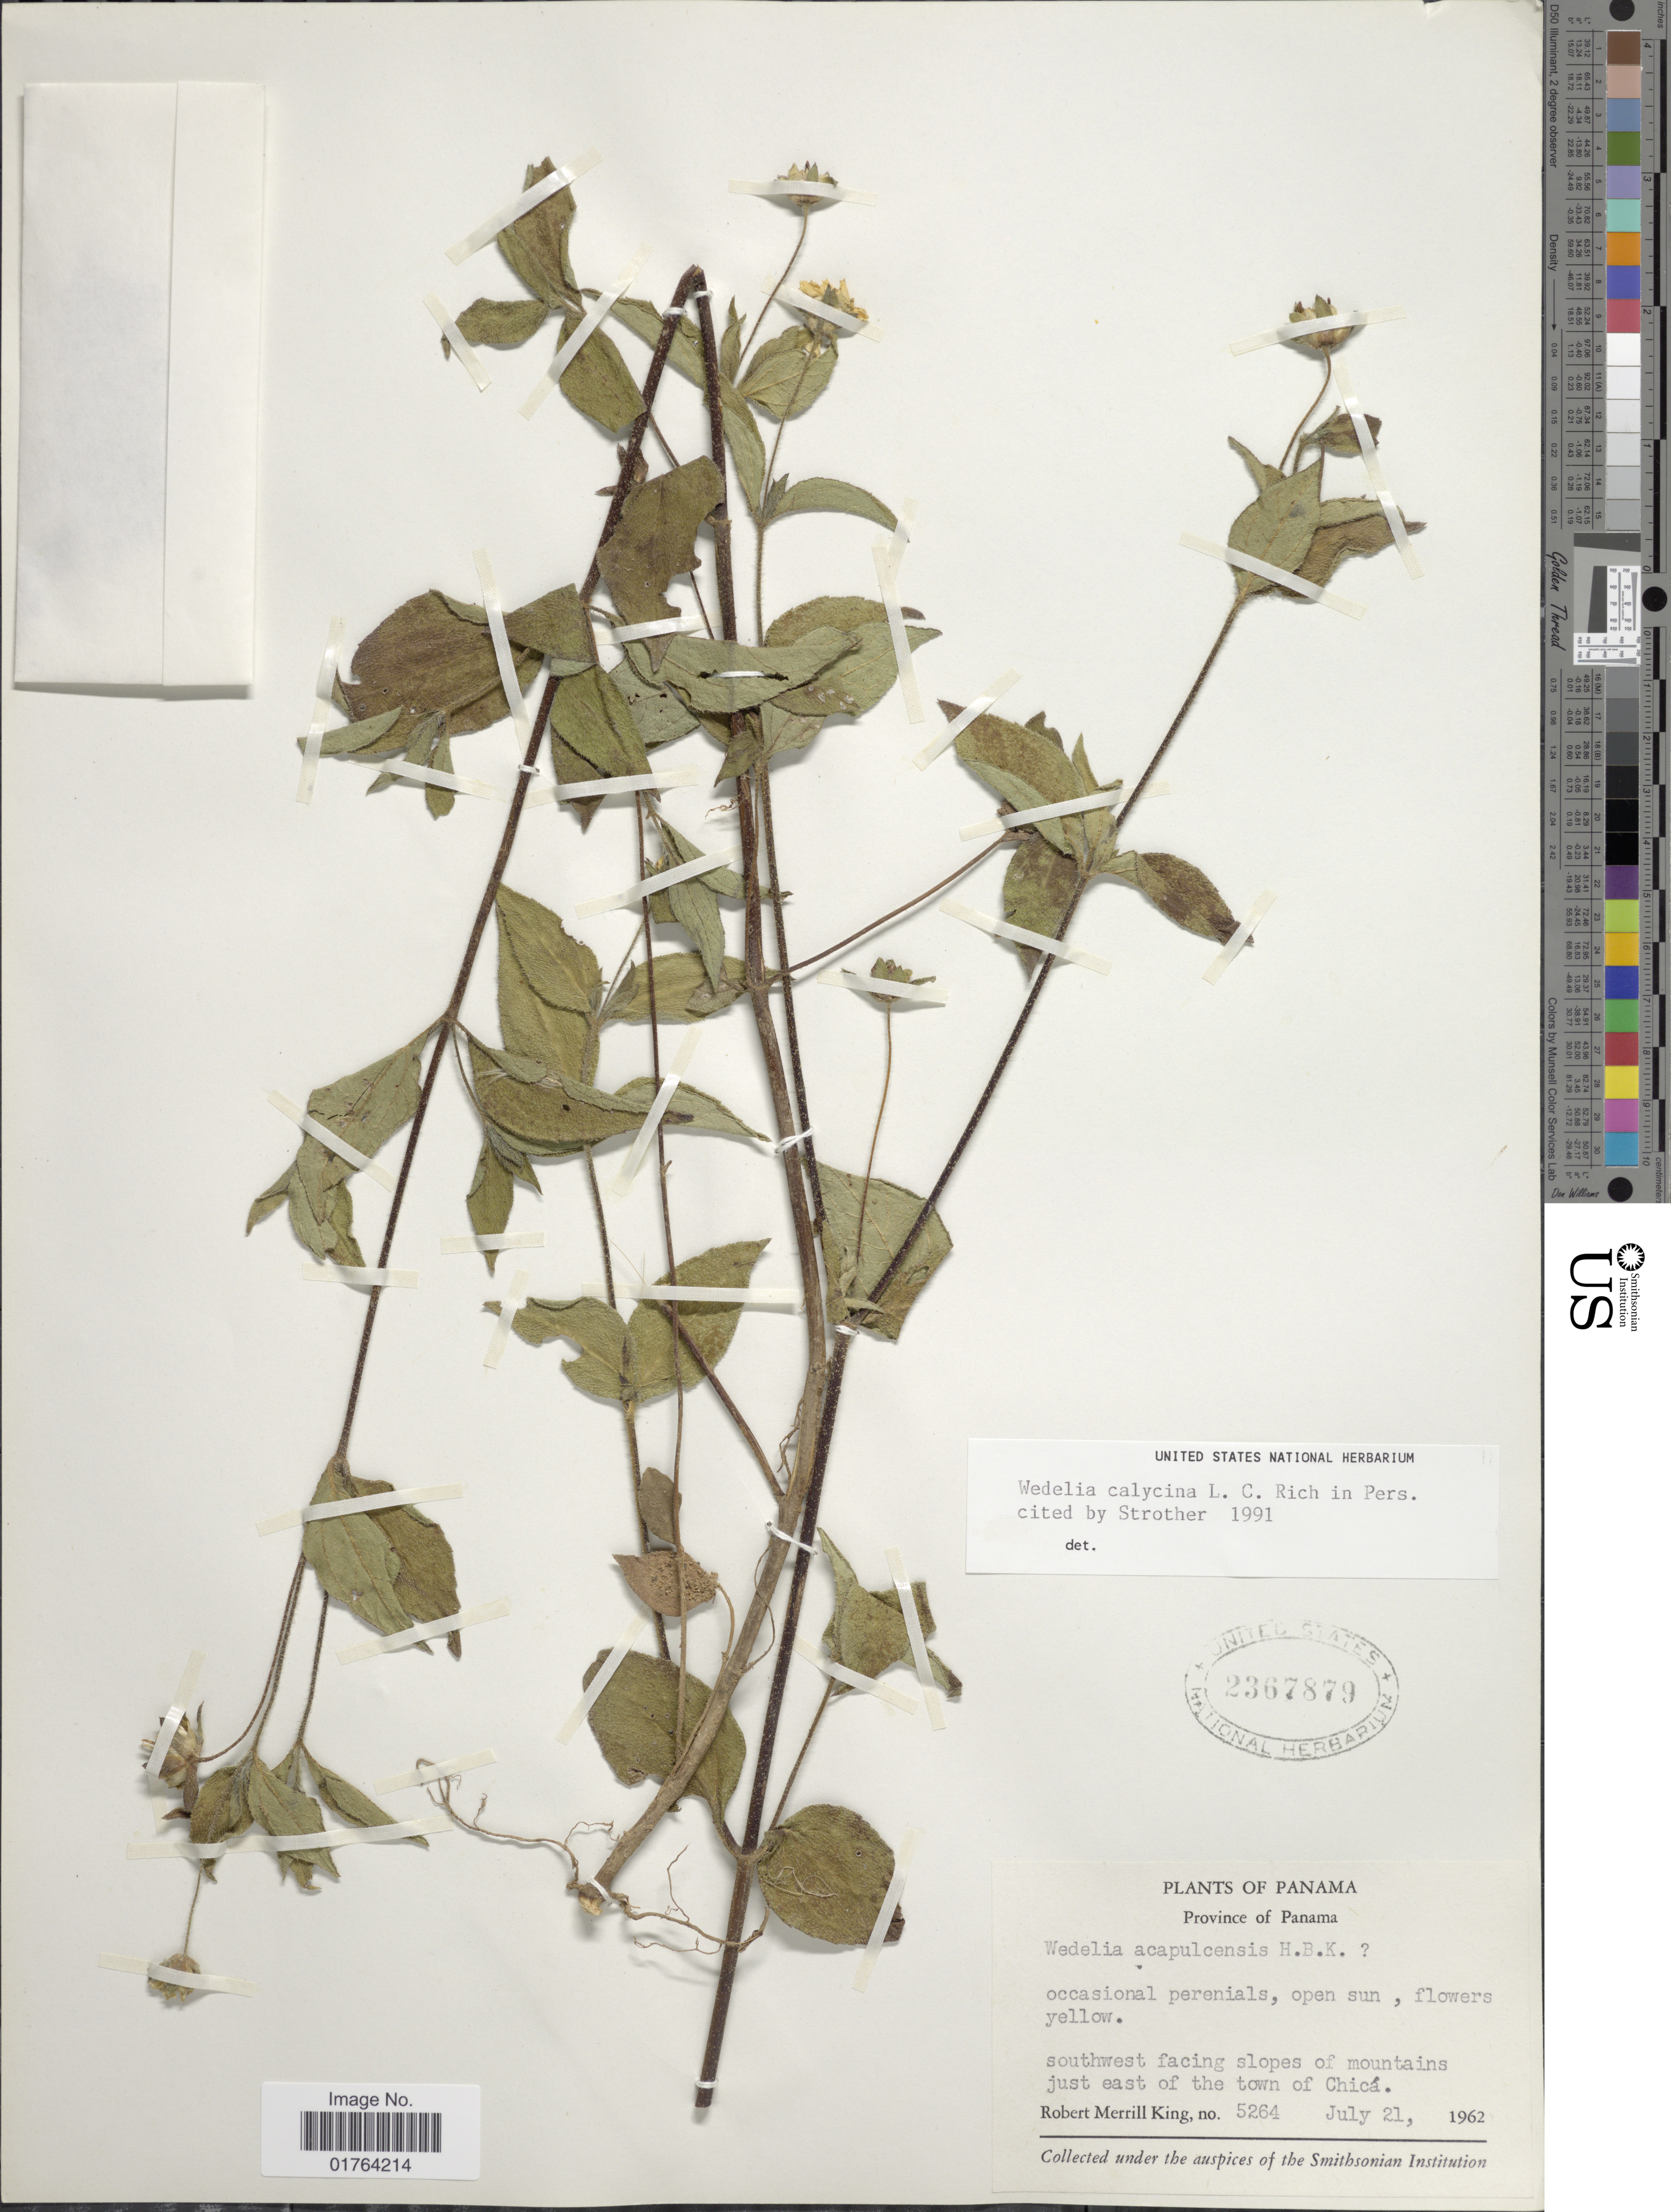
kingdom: Plantae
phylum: Tracheophyta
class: Magnoliopsida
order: Asterales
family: Asteraceae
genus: Wedelia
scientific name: Wedelia calycina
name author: Rich.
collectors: R. M. King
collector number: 5264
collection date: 1962-07-21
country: Panama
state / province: Panamá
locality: Southwest facing slopes of mountains just east of of the town of Chica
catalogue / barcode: US 2367879